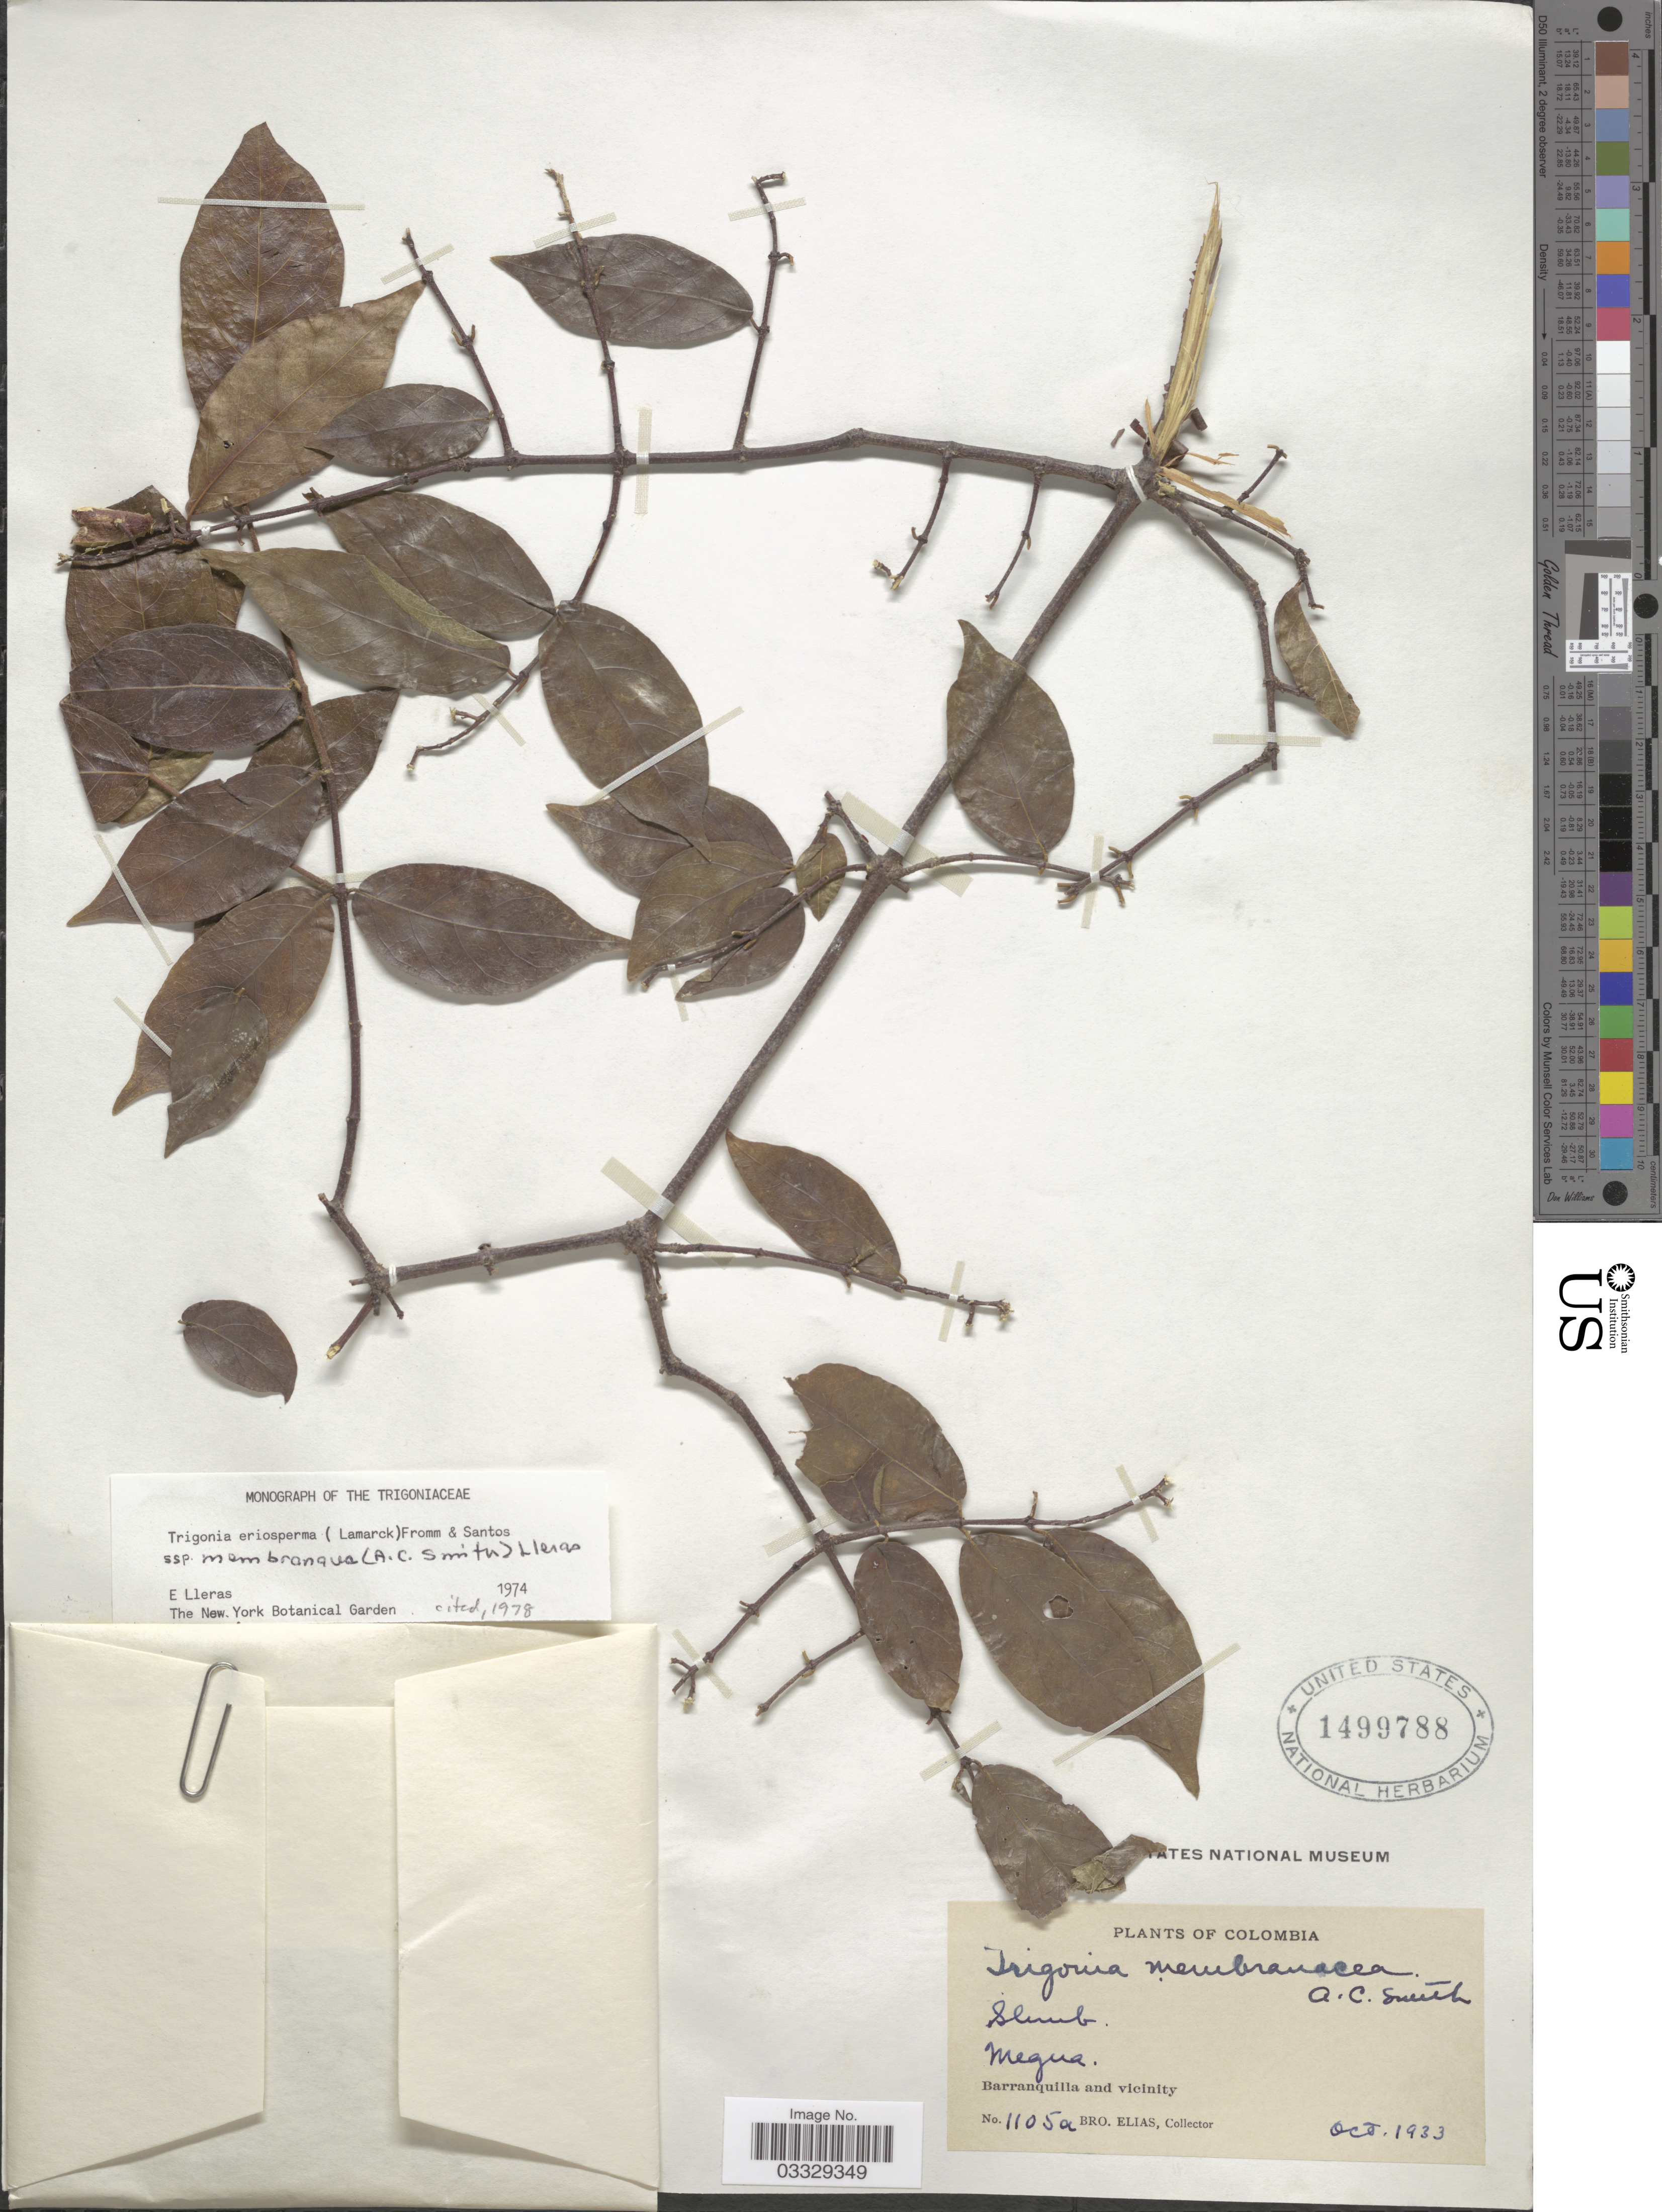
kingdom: Plantae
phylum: Tracheophyta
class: Magnoliopsida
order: Malpighiales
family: Trigoniaceae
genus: Trigonia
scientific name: Trigonia eriosperma subsp. membranacea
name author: (A.C. Sm.) Lleras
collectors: Bro. Elias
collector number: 1105a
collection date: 1933-10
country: Colombia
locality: Megua. Barranquilla and vicinity.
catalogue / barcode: US 1499788